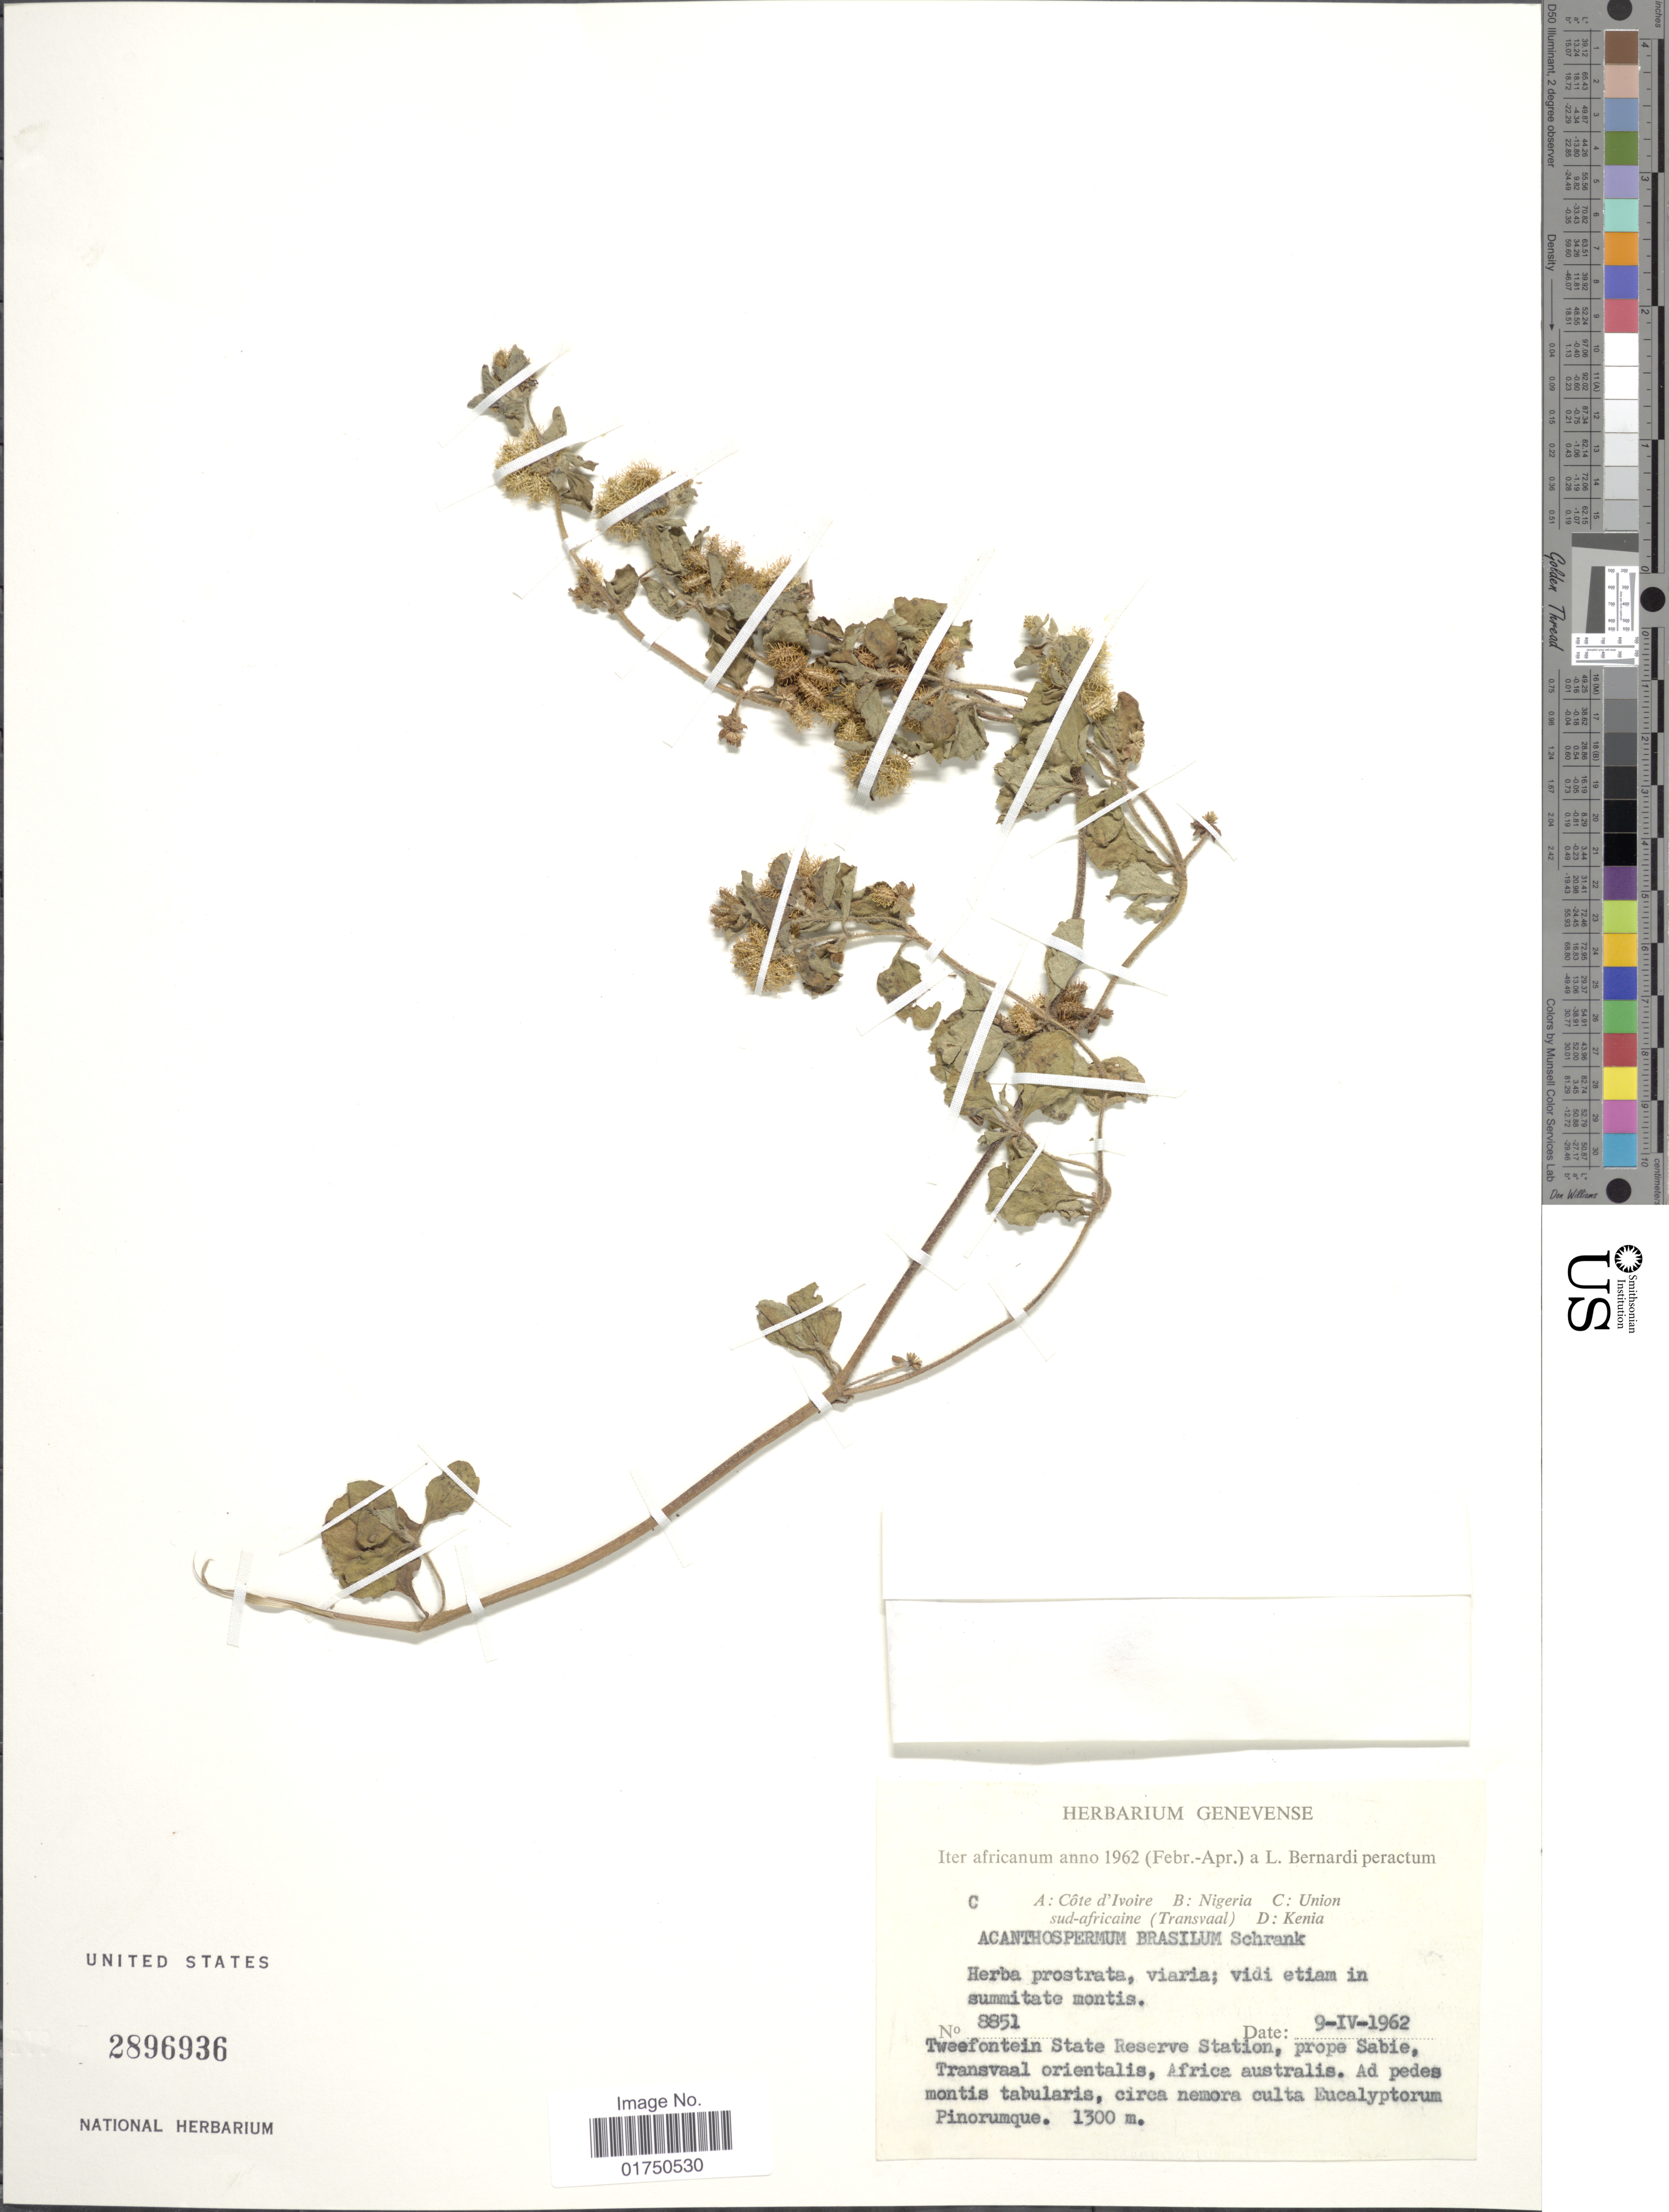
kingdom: Plantae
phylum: Tracheophyta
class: Magnoliopsida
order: Asterales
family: Asteraceae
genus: Acanthospermum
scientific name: Acanthospermum australe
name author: (Loefl.) Kuntze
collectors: L. Bernardi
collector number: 8851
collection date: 1962-04-09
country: South Africa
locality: Union. Tweefontein State Reserve Station, prope Sabie, Transvaal orientalis, Africa australis.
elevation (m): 1300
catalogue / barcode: US 2896936